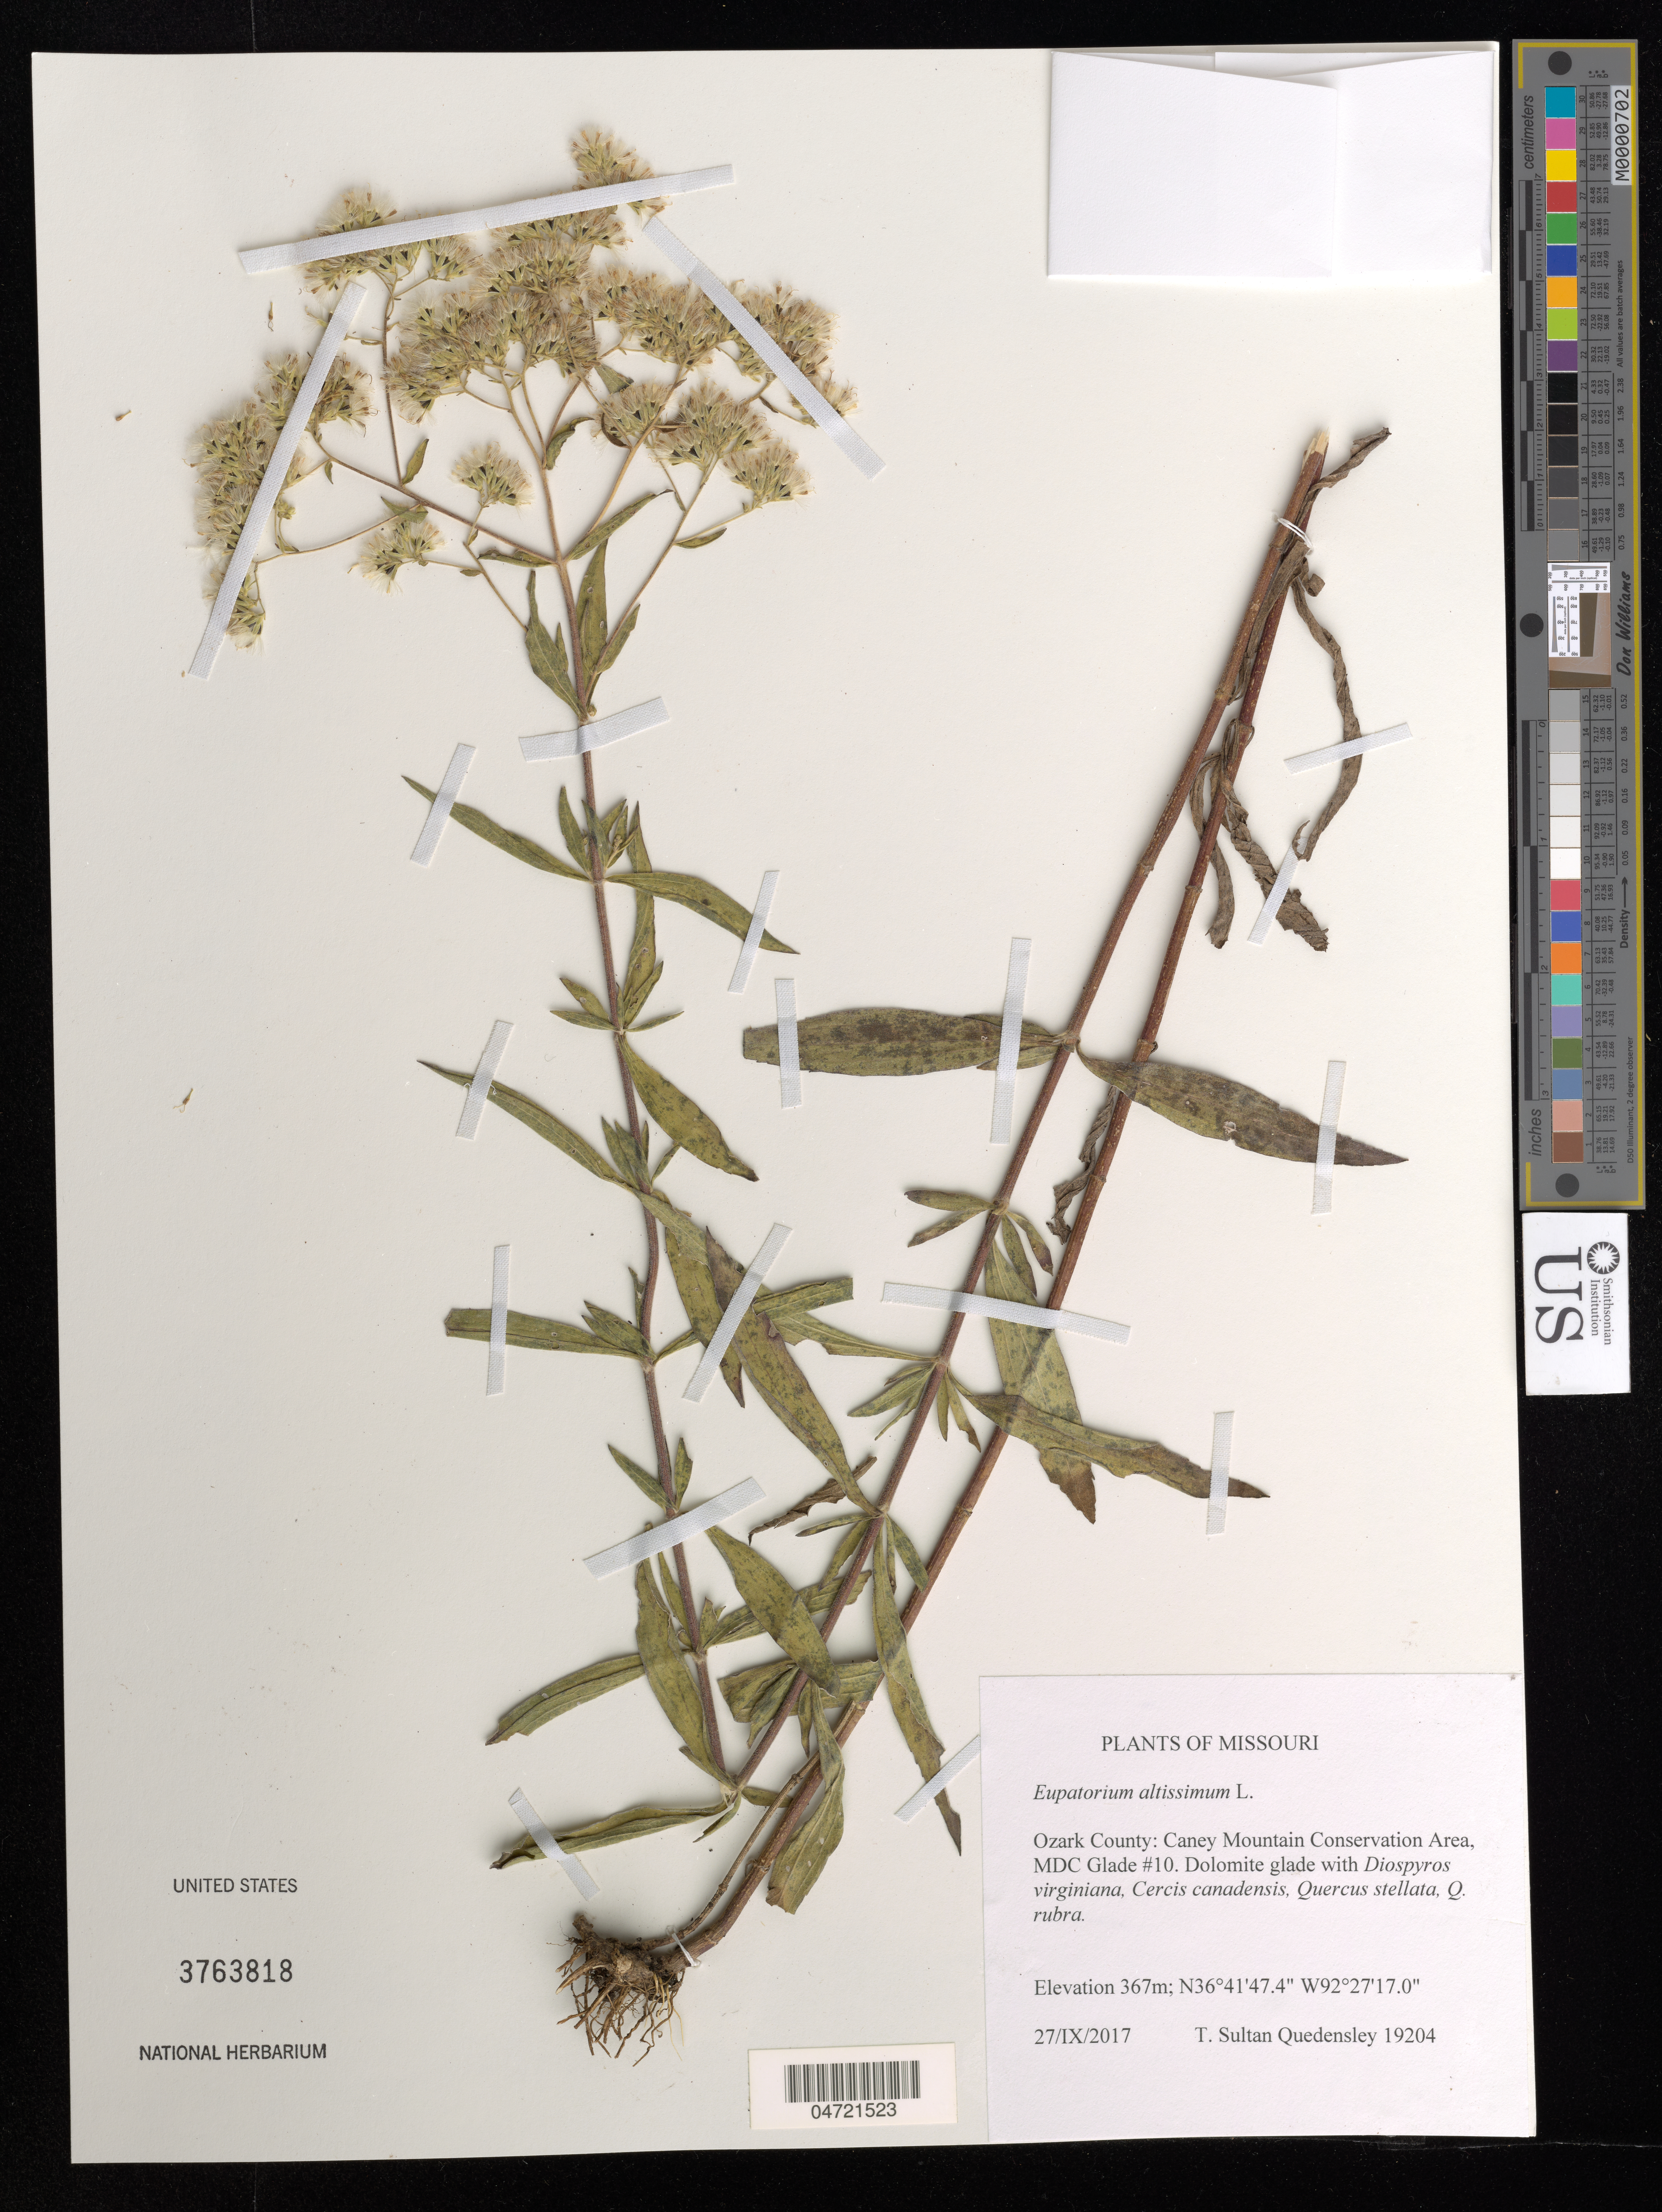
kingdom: Plantae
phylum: Tracheophyta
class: Magnoliopsida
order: Asterales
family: Asteraceae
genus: Eupatorium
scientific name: Eupatorium altissimum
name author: L.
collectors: T. S. Quedensley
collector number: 19204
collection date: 2017-09-27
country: United States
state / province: Missouri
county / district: Ozark County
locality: Caney Mountain Conservation Area, MDC Clade #10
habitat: Dolomite glade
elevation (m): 367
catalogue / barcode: US 3763818